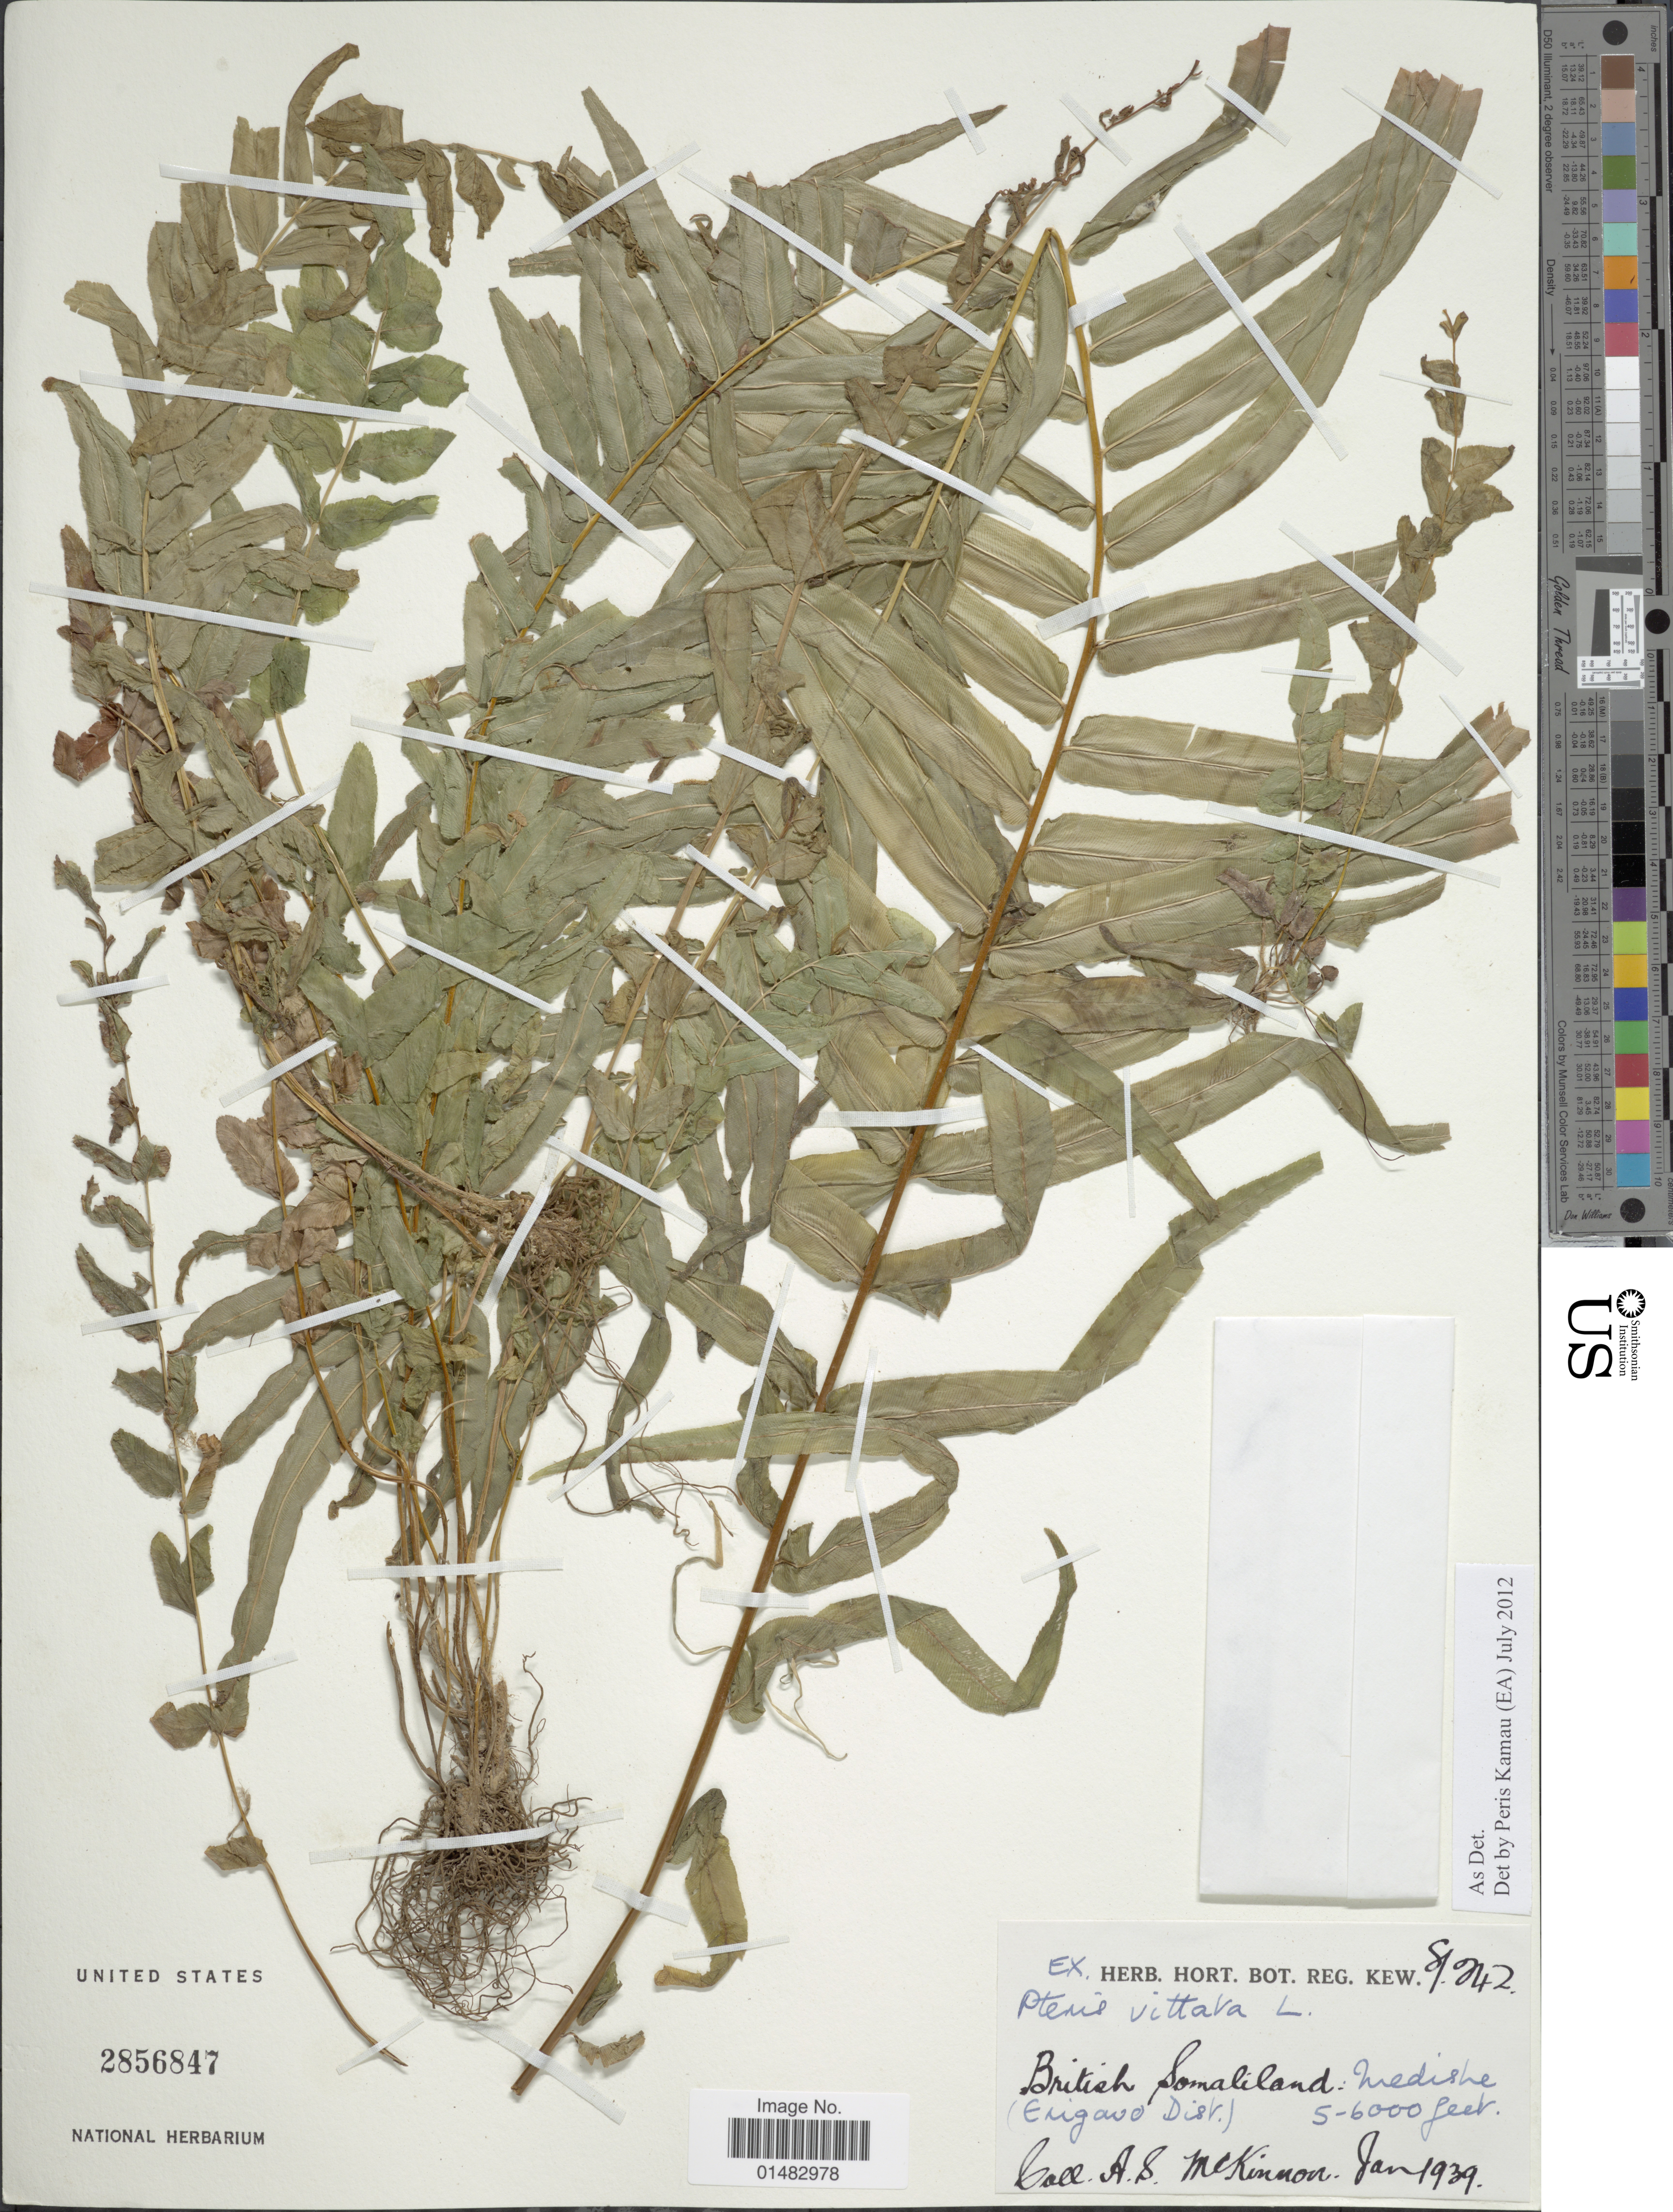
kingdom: Plantae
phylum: Tracheophyta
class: Polypodiopsida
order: Polypodiales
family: Pteridaceae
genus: Pteris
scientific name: Pteris vittata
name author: L.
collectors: A. McKinnow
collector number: SP42*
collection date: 1939-01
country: Somalia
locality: British Somaliland, Medishe (Erigavo Dist).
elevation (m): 1524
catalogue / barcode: US 2856847